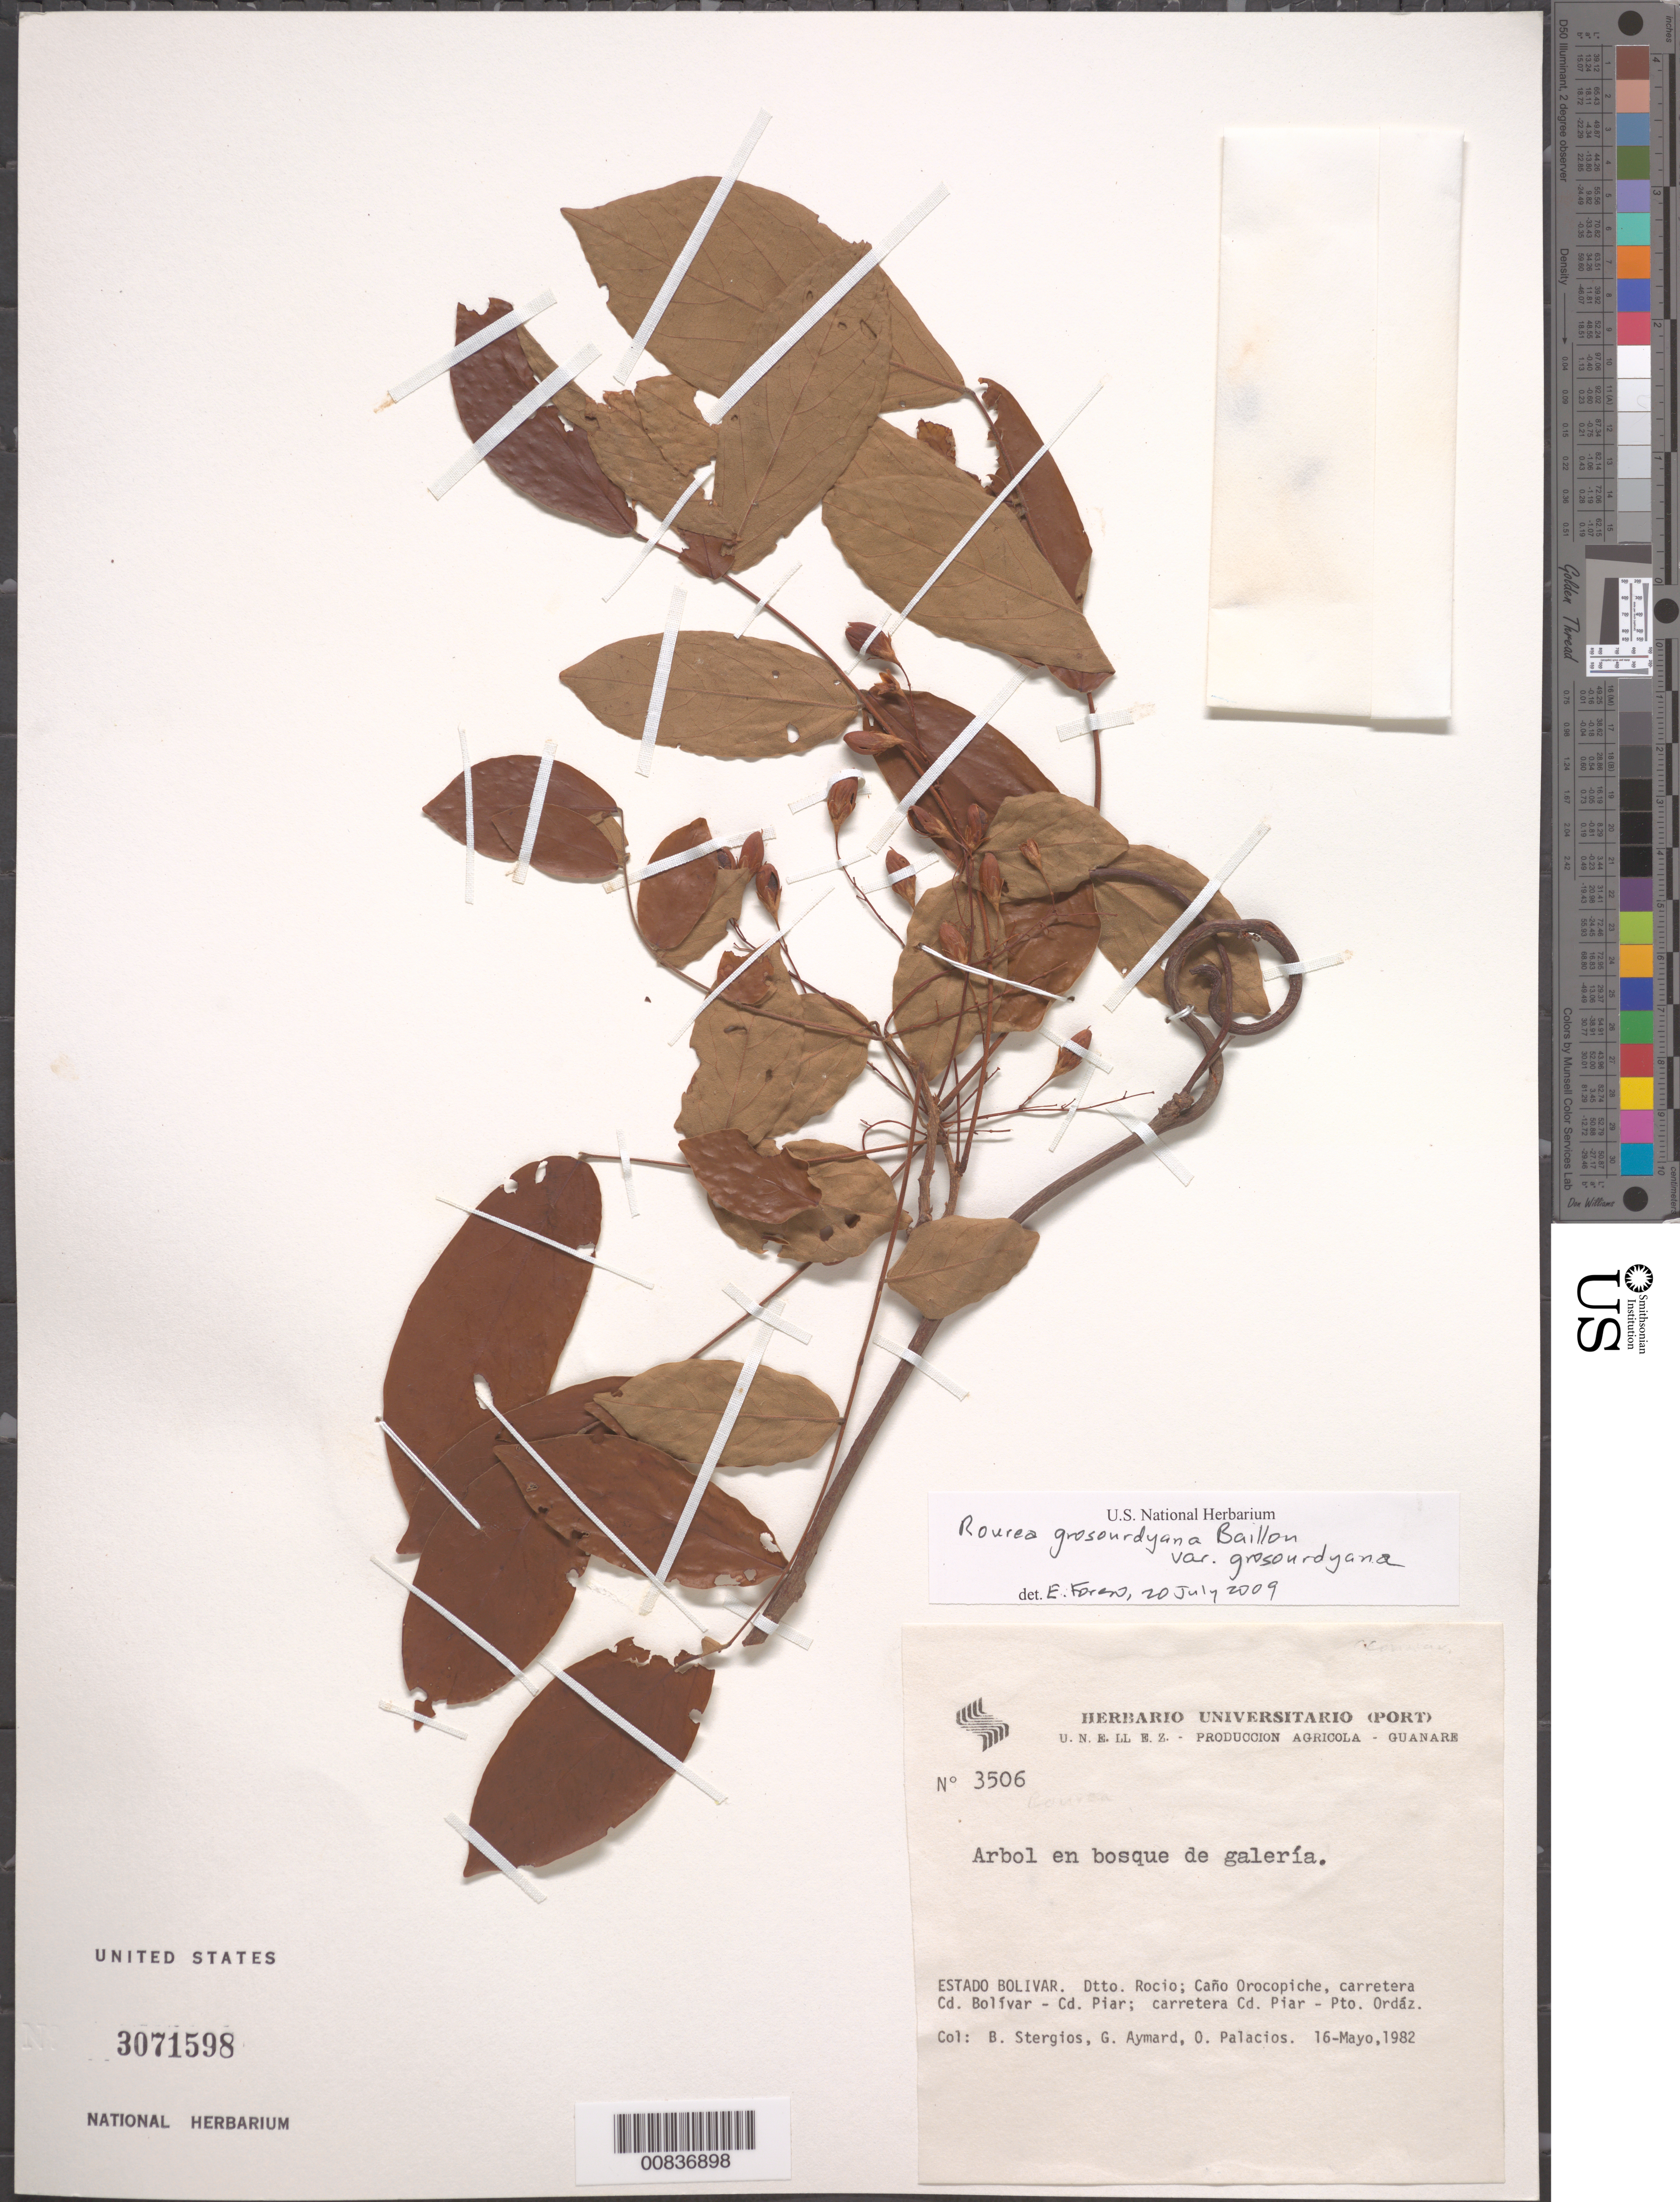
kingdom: Plantae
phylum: Tracheophyta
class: Magnoliopsida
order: Oxalidales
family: Connaraceae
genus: Rourea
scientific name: Rourea grosourdyana var. grosourdyana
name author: Baill.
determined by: Forero, E.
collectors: B. G. Stergios, G. A. Aymard & O. Palacios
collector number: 3506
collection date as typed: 16-May-82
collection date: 1982-05-16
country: Venezuela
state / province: Bolívar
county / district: Roscio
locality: Caño Orocopiche, carretera Cd. Bolívar-Cd. Piar; carretera Cd. Piar-Pto. Ordáz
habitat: Gallery forest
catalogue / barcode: US 3071598